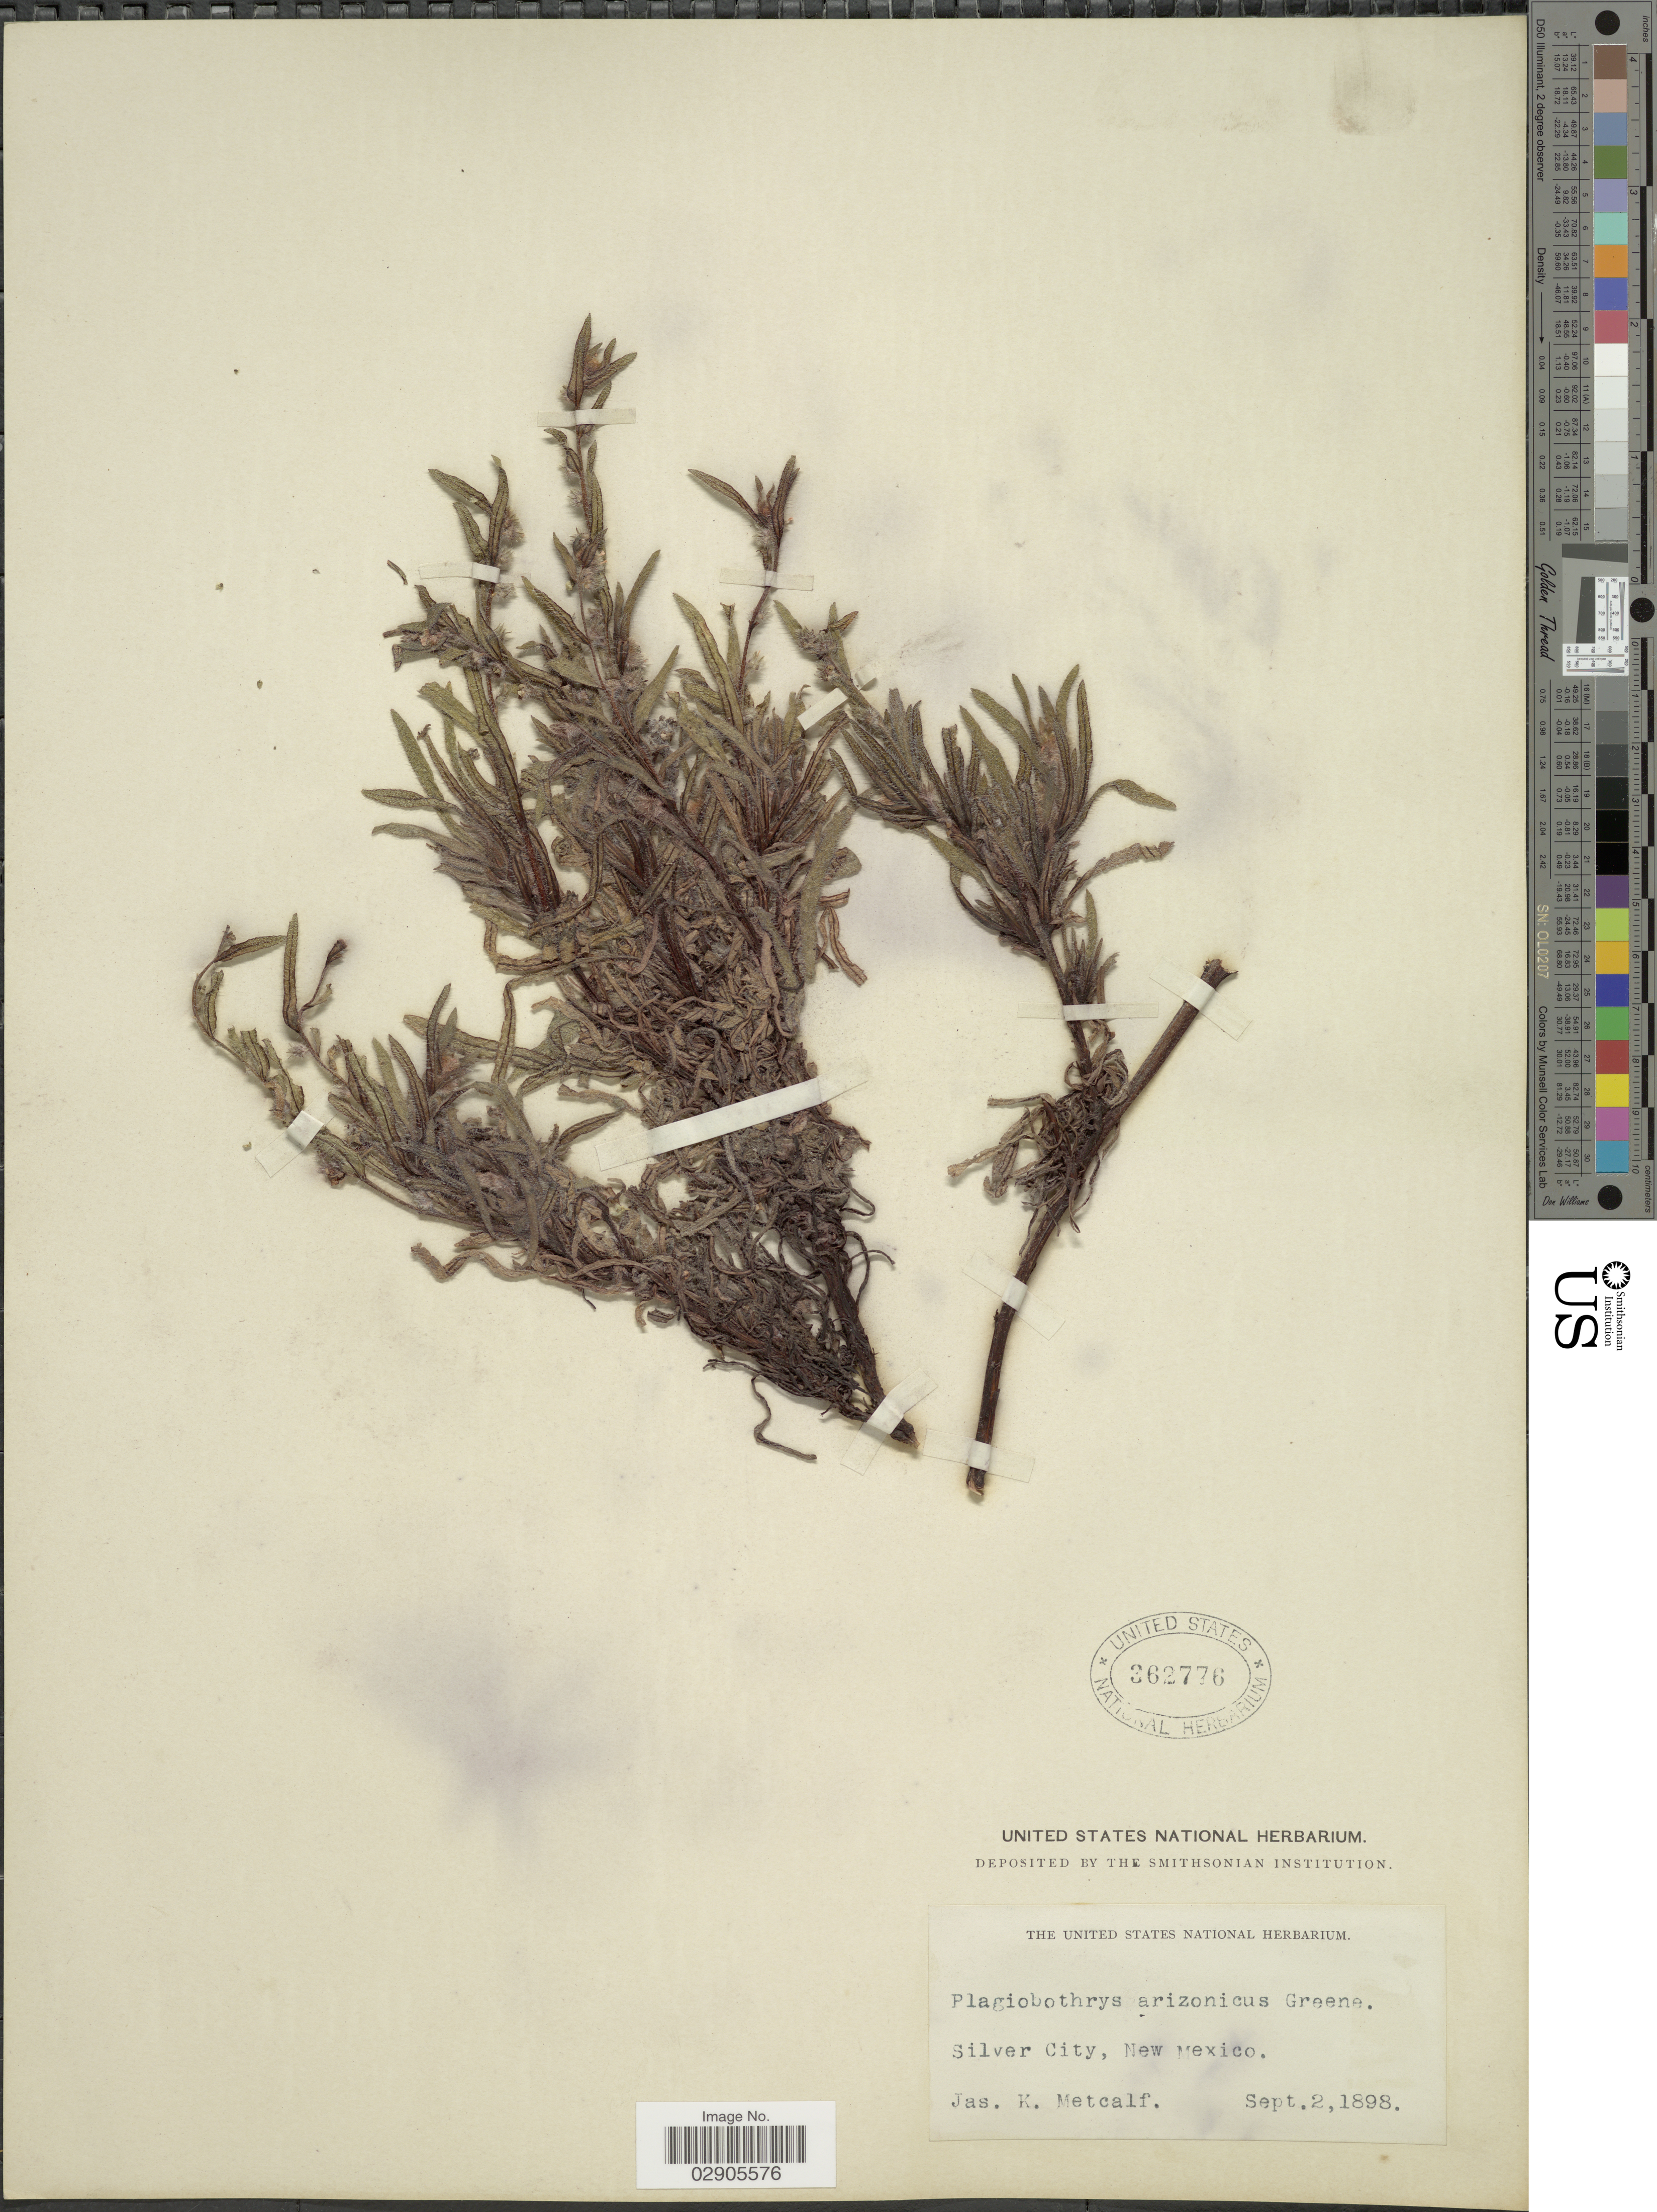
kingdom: Plantae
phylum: Tracheophyta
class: Magnoliopsida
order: Boraginales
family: Boraginaceae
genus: Plagiobothrys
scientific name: Plagiobothrys arizonicus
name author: (A. Gray) Greene ex A. Gray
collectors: J. Metcalf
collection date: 1898-09-02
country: United States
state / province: New Mexico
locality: Silver City.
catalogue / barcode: US 362776